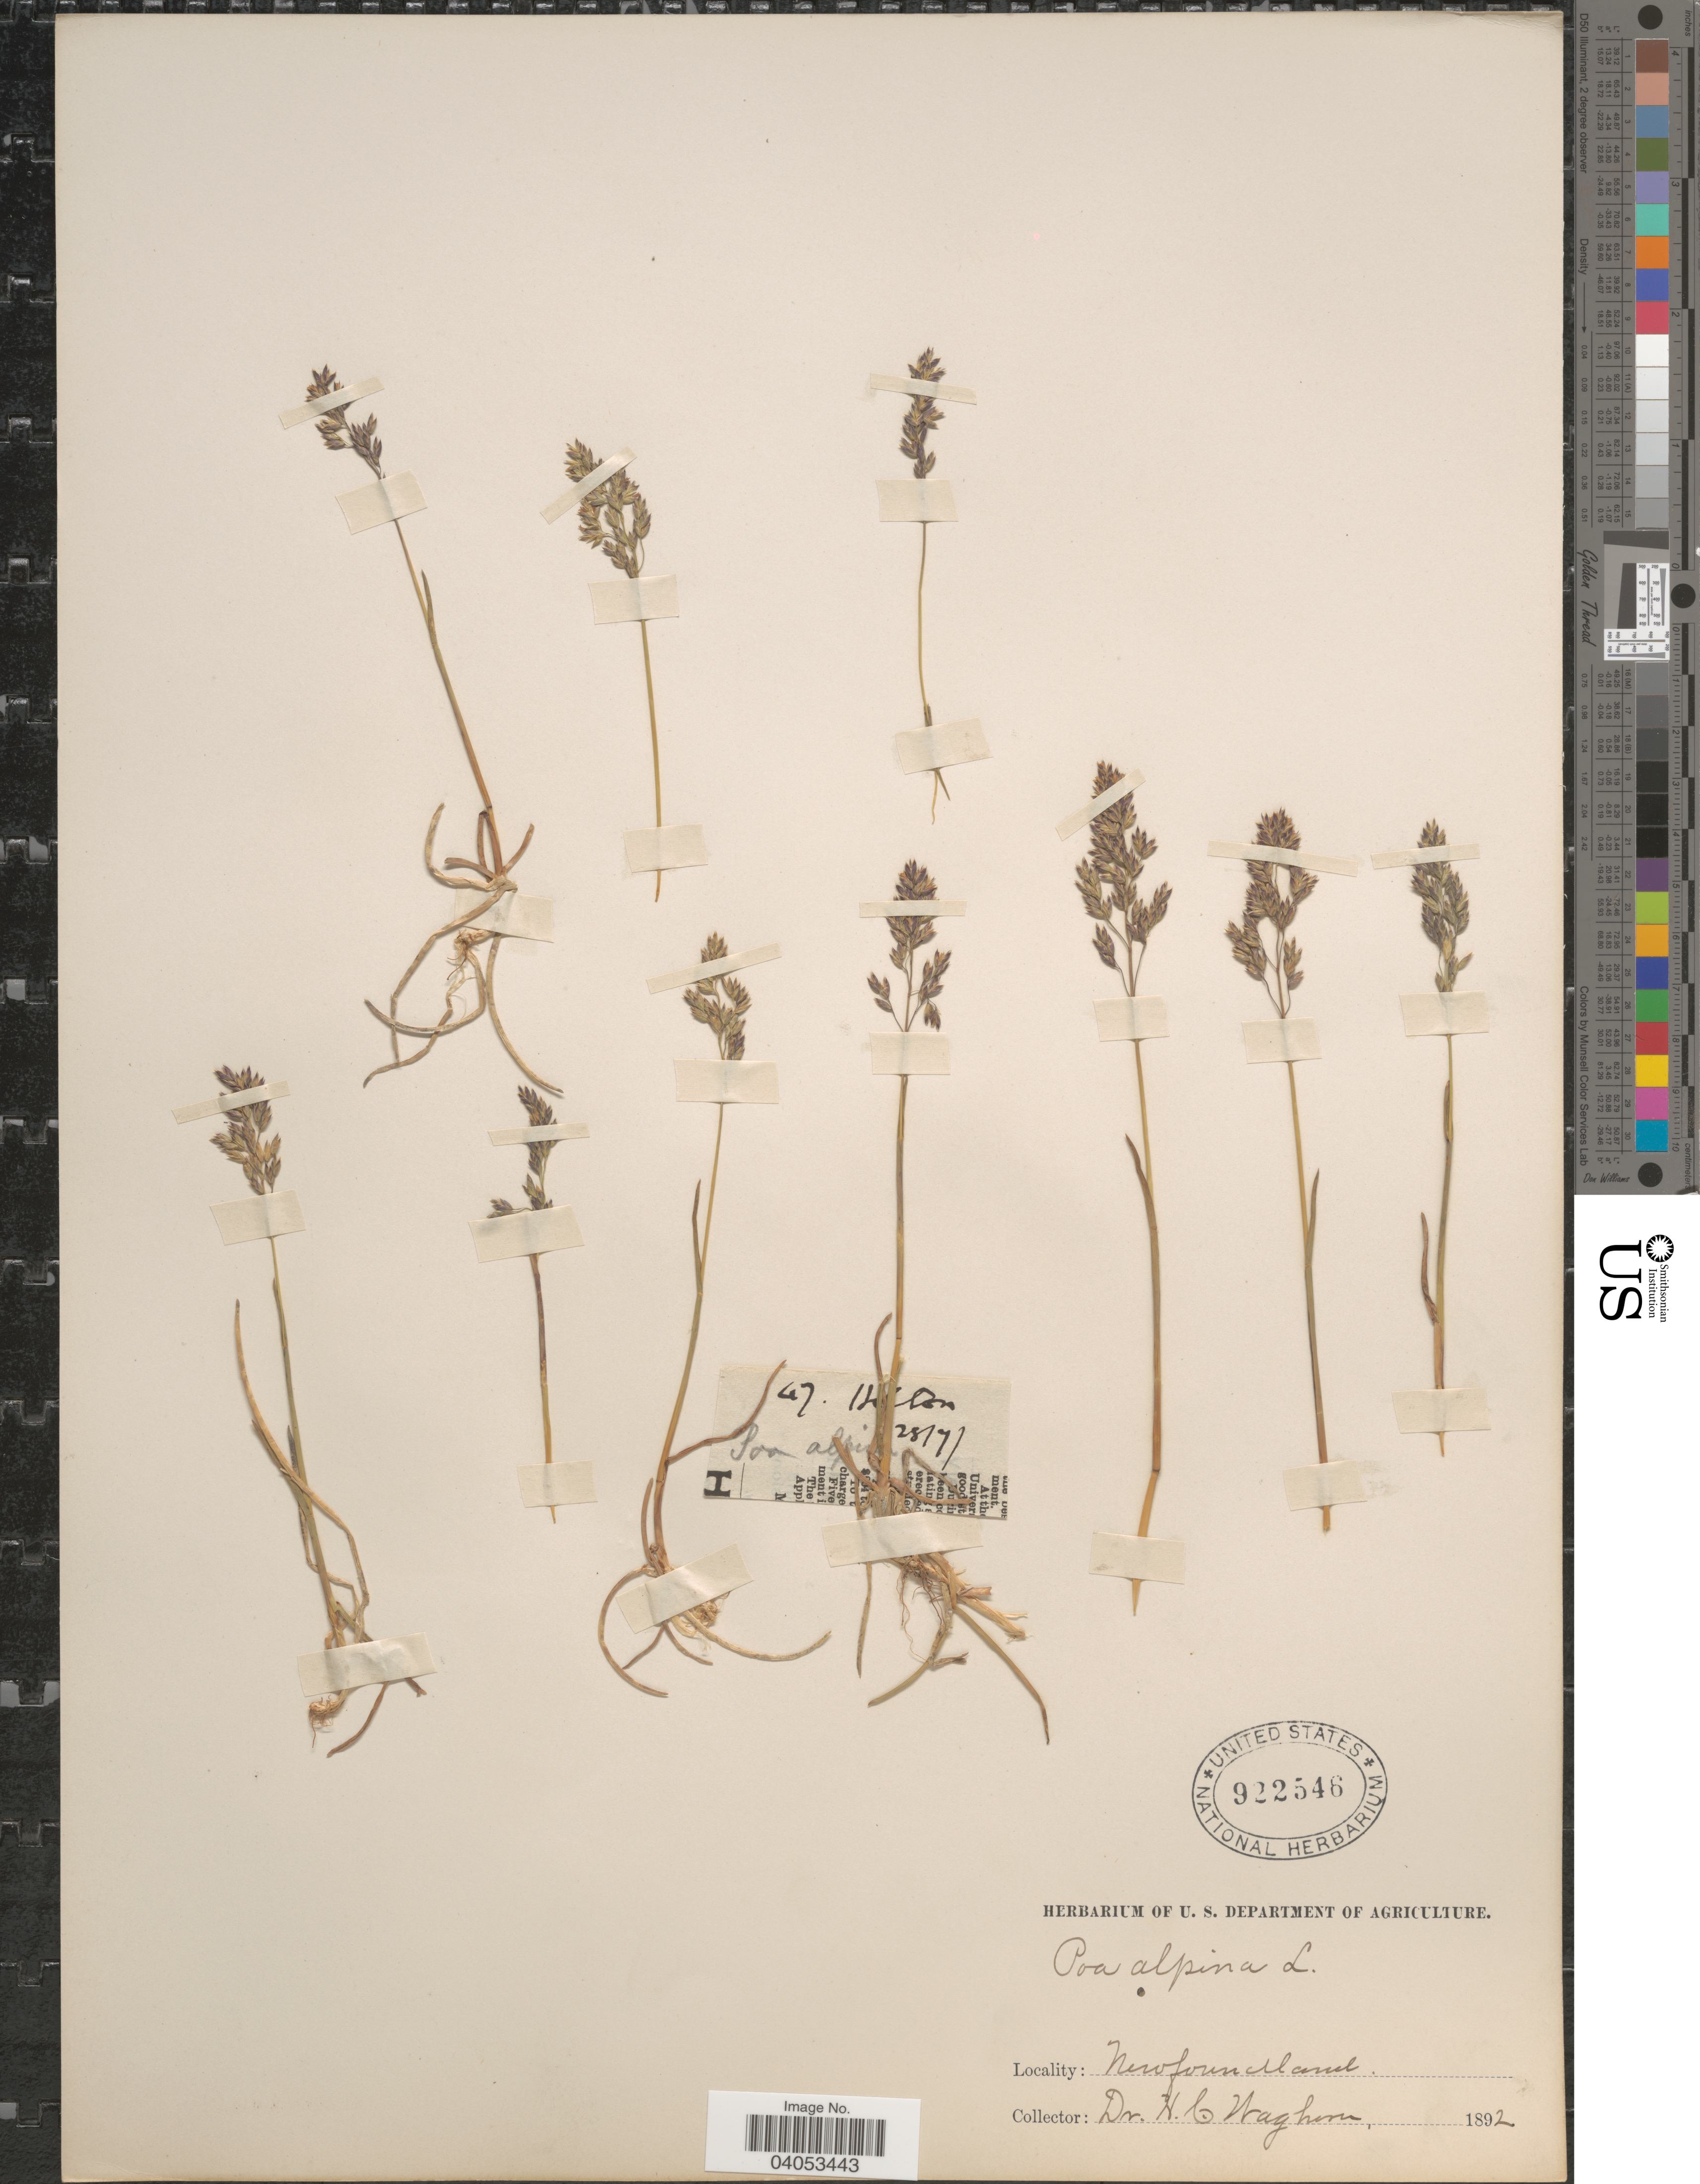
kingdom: Plantae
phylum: Tracheophyta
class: Liliopsida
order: Poales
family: Poaceae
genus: Poa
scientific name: Poa alpina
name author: L.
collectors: H. Waghorn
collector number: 47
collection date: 1892-07-28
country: Canada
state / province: Newfoundland and Labrador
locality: Newfoundland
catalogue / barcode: US 922546